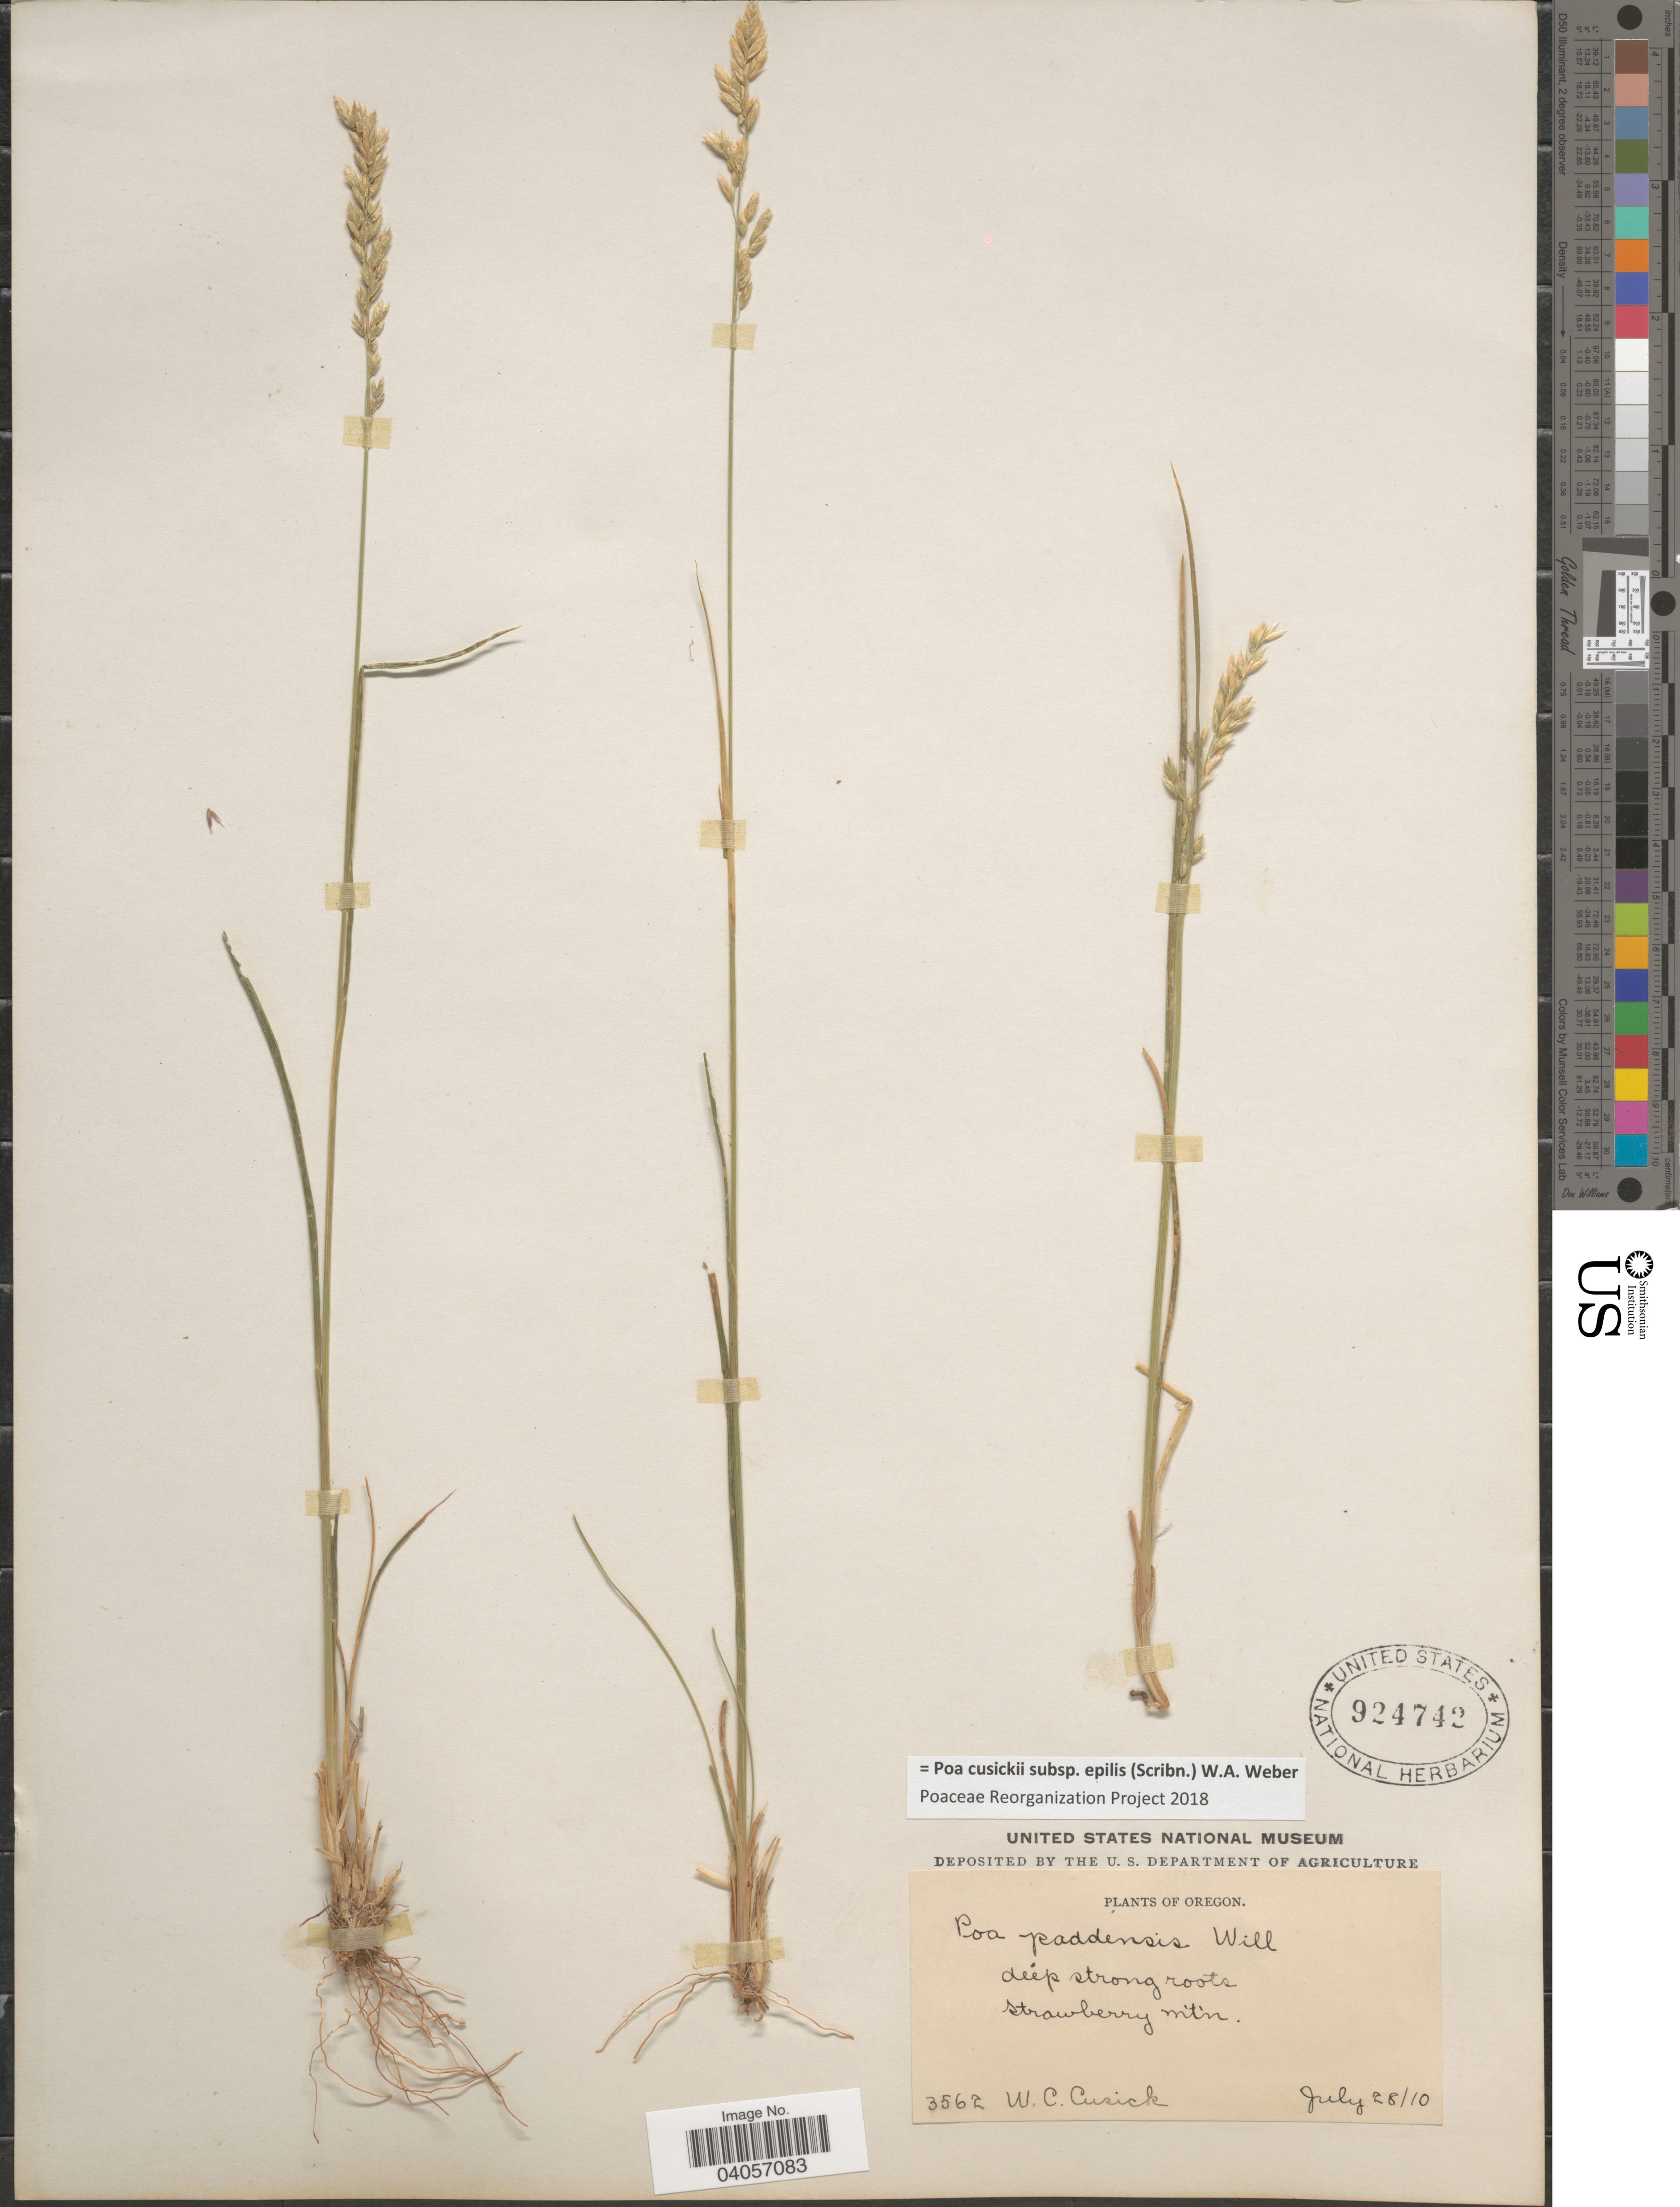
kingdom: Plantae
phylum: Tracheophyta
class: Liliopsida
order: Poales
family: Poaceae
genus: Poa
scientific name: Poa cusickii subsp. pallida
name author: Soreng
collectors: W. C. Cusick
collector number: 3562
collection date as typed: Transcribed d/m/y: 28/7/10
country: United States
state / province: Oregon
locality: Deep strong roots. Strawberry Mtn.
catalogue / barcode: US 924742